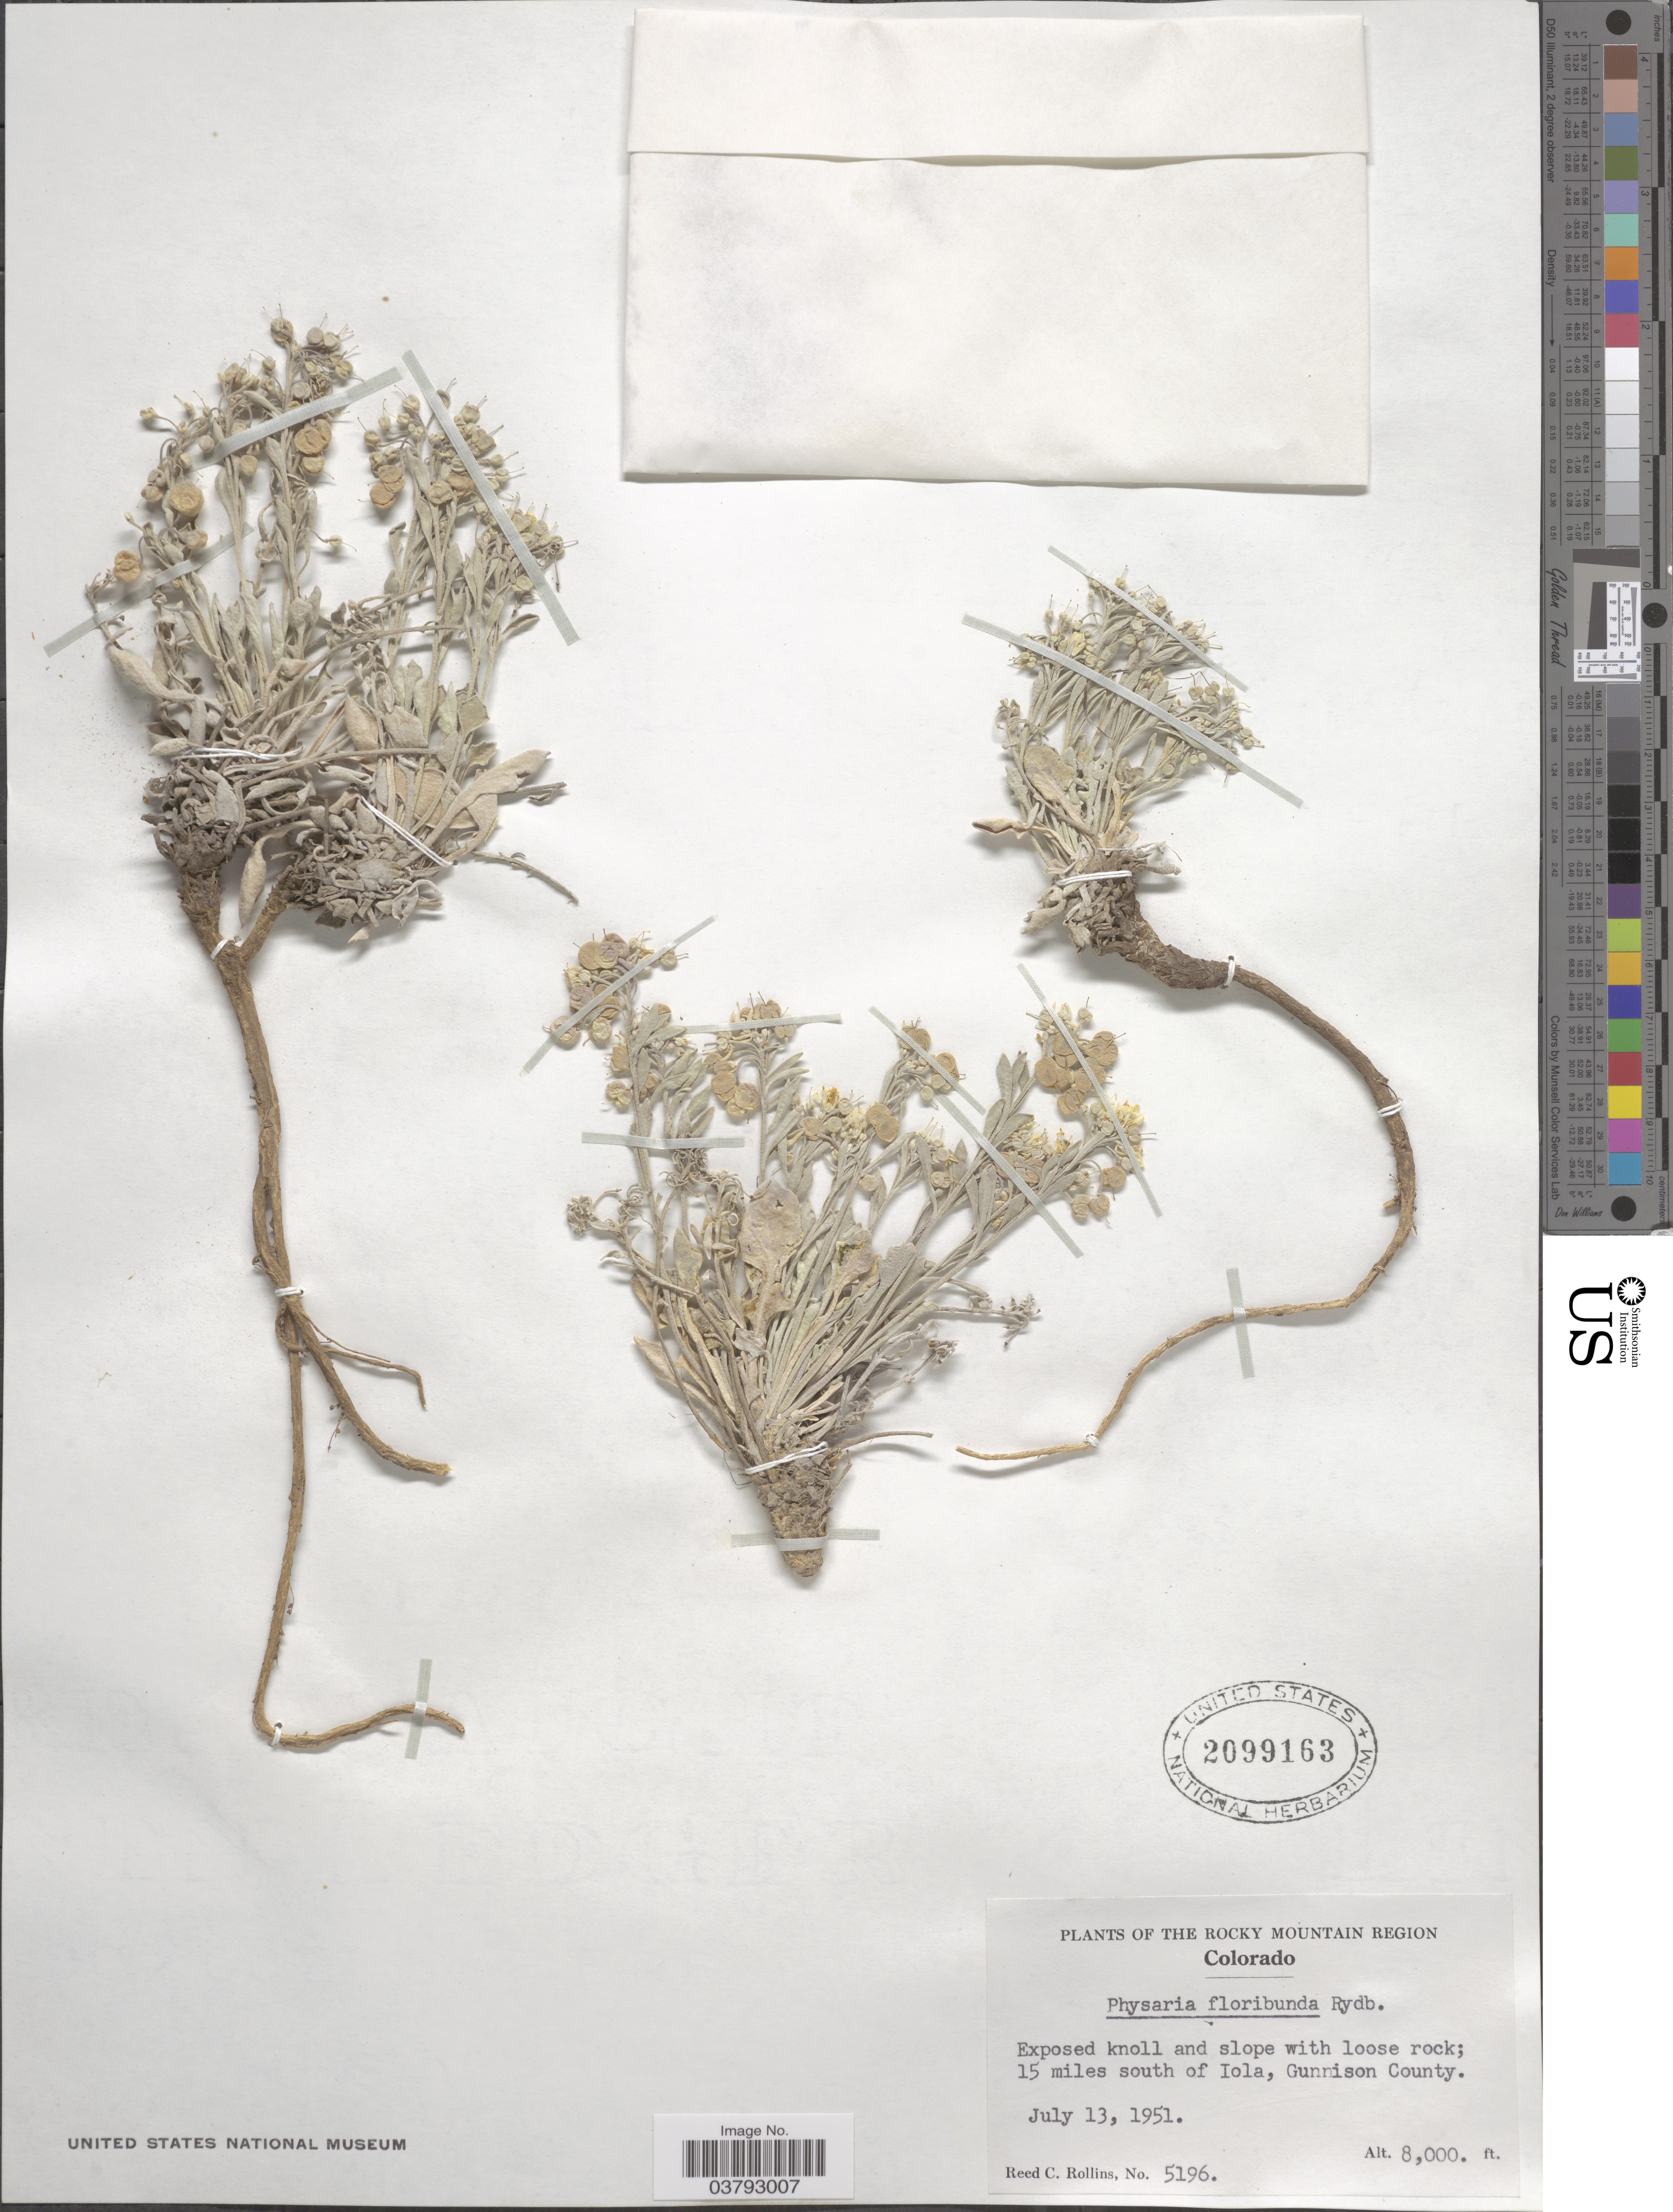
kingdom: Plantae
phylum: Tracheophyta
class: Magnoliopsida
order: Brassicales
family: Brassicaceae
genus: Physaria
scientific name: Physaria floribunda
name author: Rydb.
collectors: R. C. Rollins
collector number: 5196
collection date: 1951-07-13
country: United States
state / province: Colorado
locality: The Rocky Mountain Region. 15 miles south of Iola, Gunnison County.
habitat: exposed knoll and slope with loose rock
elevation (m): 2438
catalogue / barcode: US 2099163